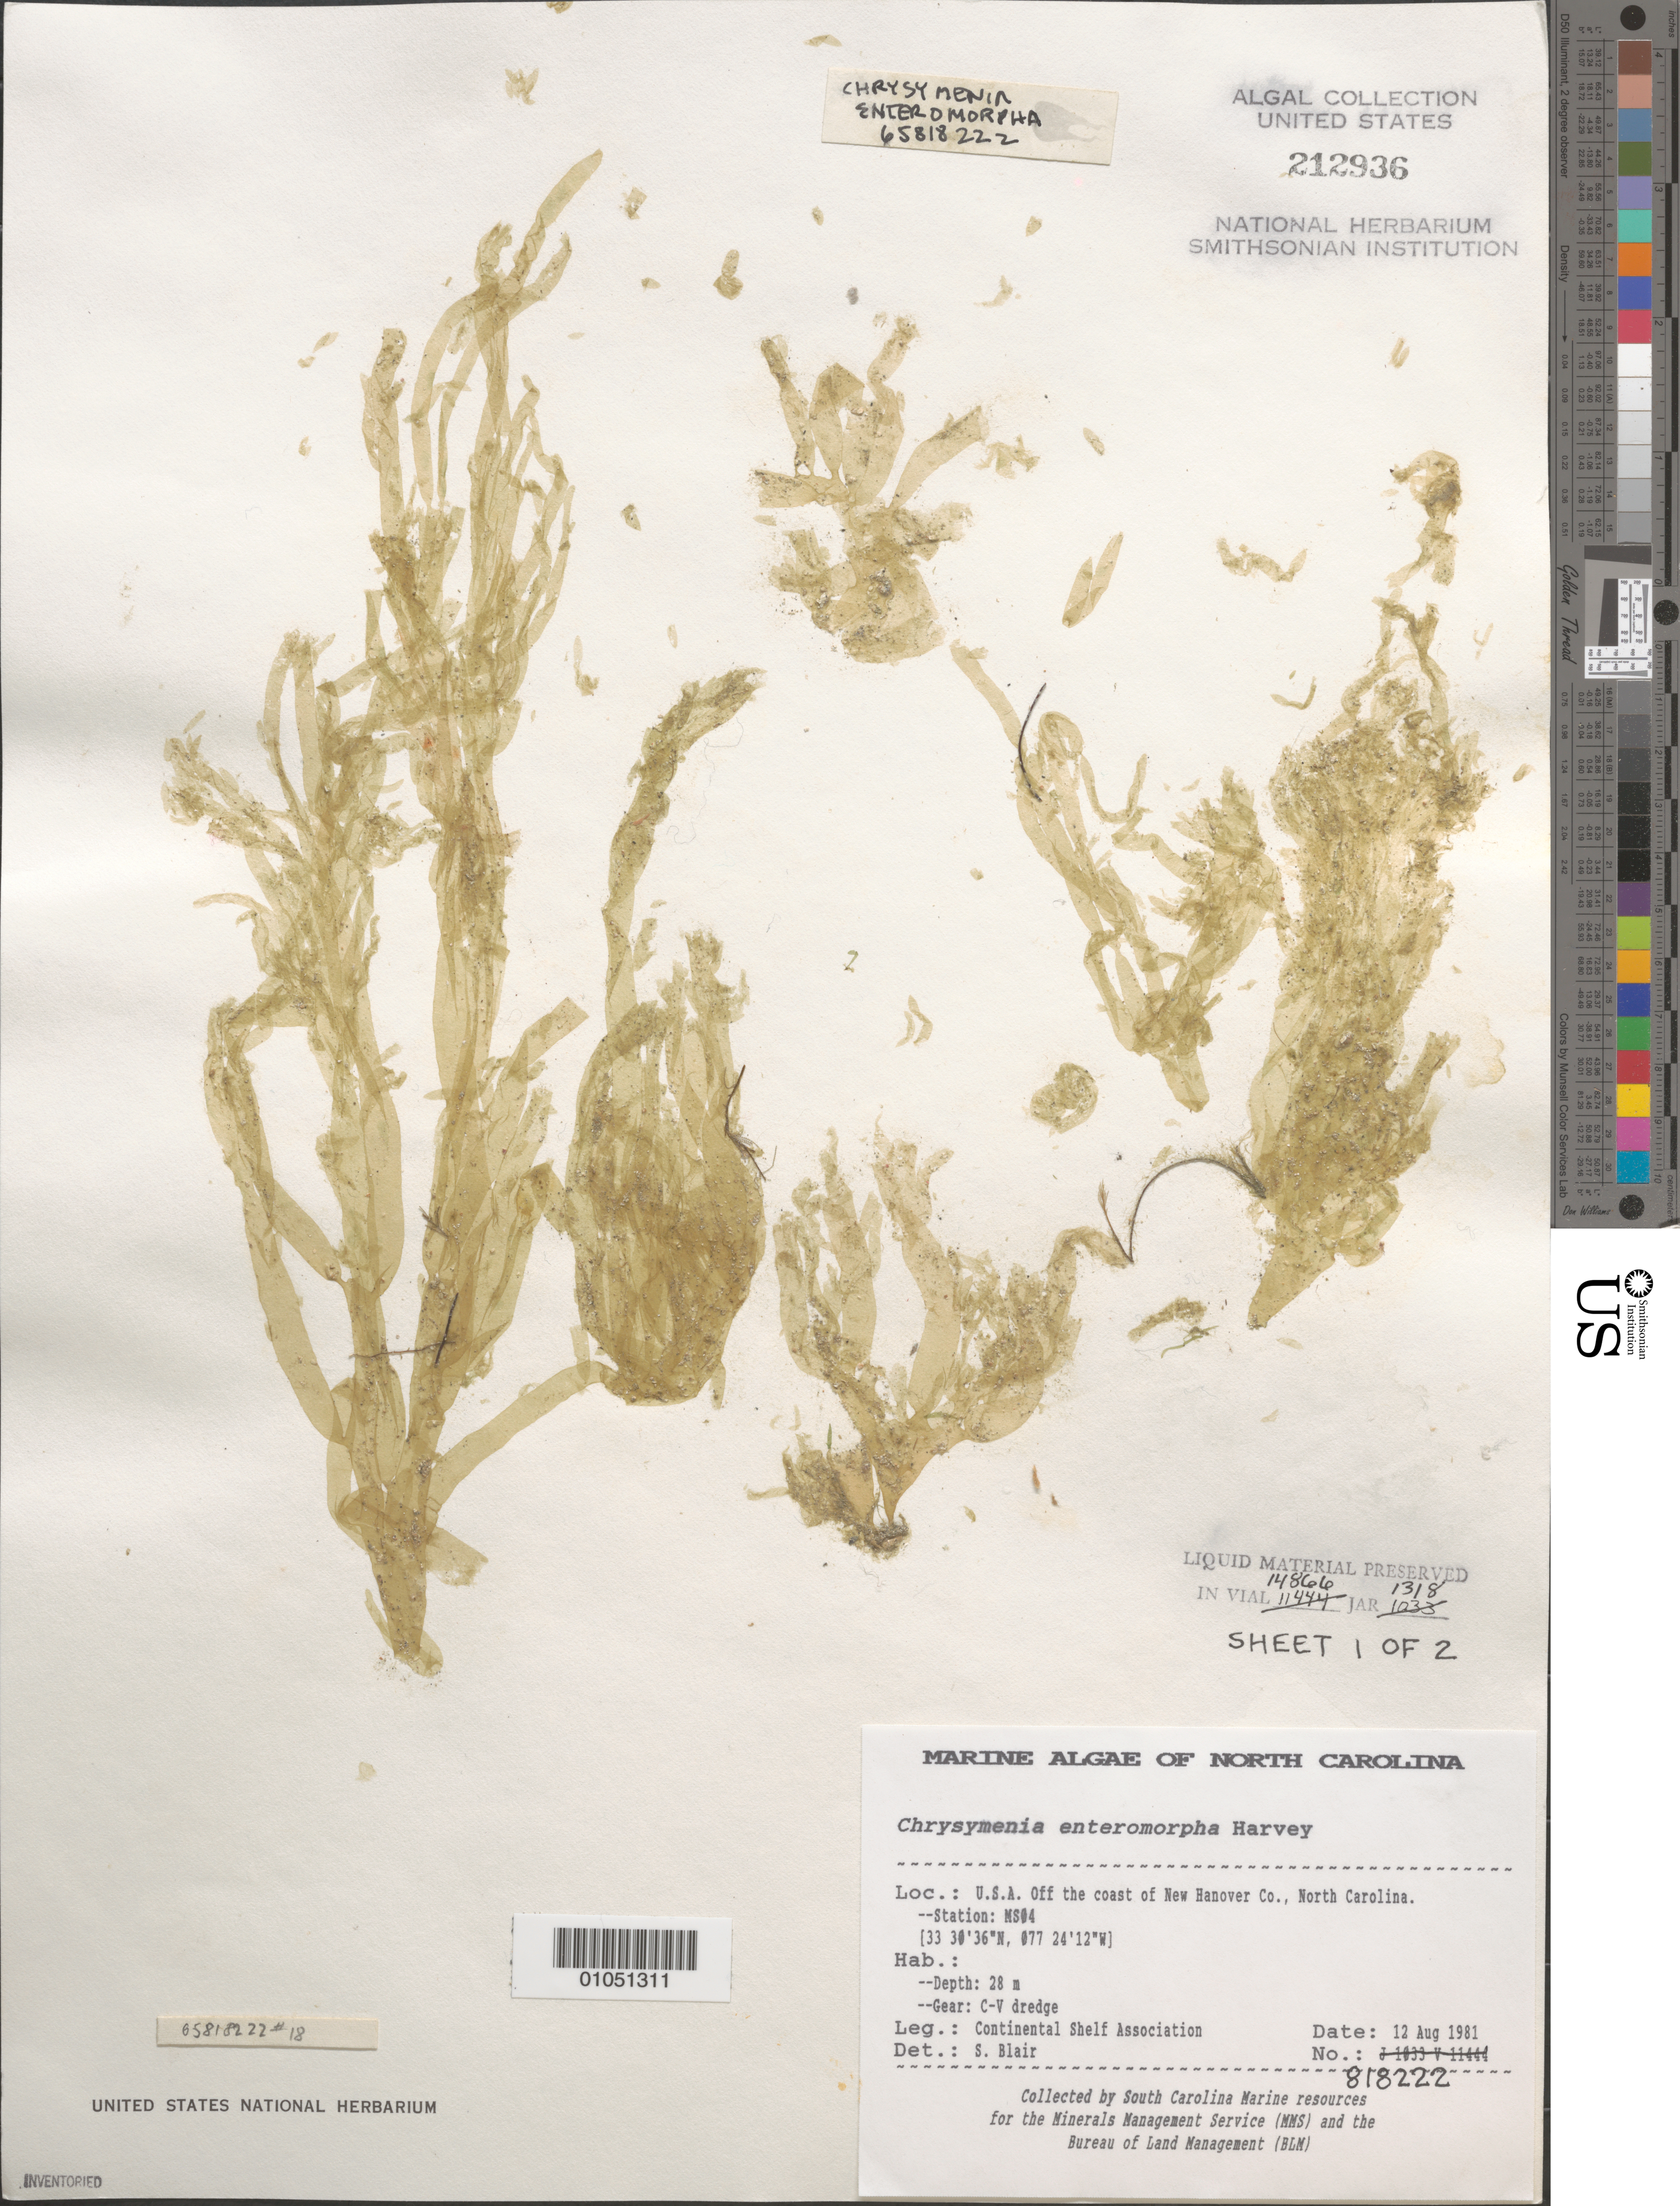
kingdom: Plantae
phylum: Rhodophyta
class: Florideophyceae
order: Rhodymeniales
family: Rhodymeniaceae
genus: Botryocladia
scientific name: Botryocladia enteromorpha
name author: (Harv.) W.E. Schmidt et al. in W.E. Schmidt et al.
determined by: Algae name updating Project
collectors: Continental Shelf Associates for the MMS/BLM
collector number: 818222 (Station MS04)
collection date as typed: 12 Aug 1981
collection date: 1981-08-12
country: United States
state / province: North Carolina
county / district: New Hanover County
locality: North Atlantic Ocean off New Hanover County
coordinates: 33 30'36"N, 077 24'12"W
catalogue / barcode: US 212936